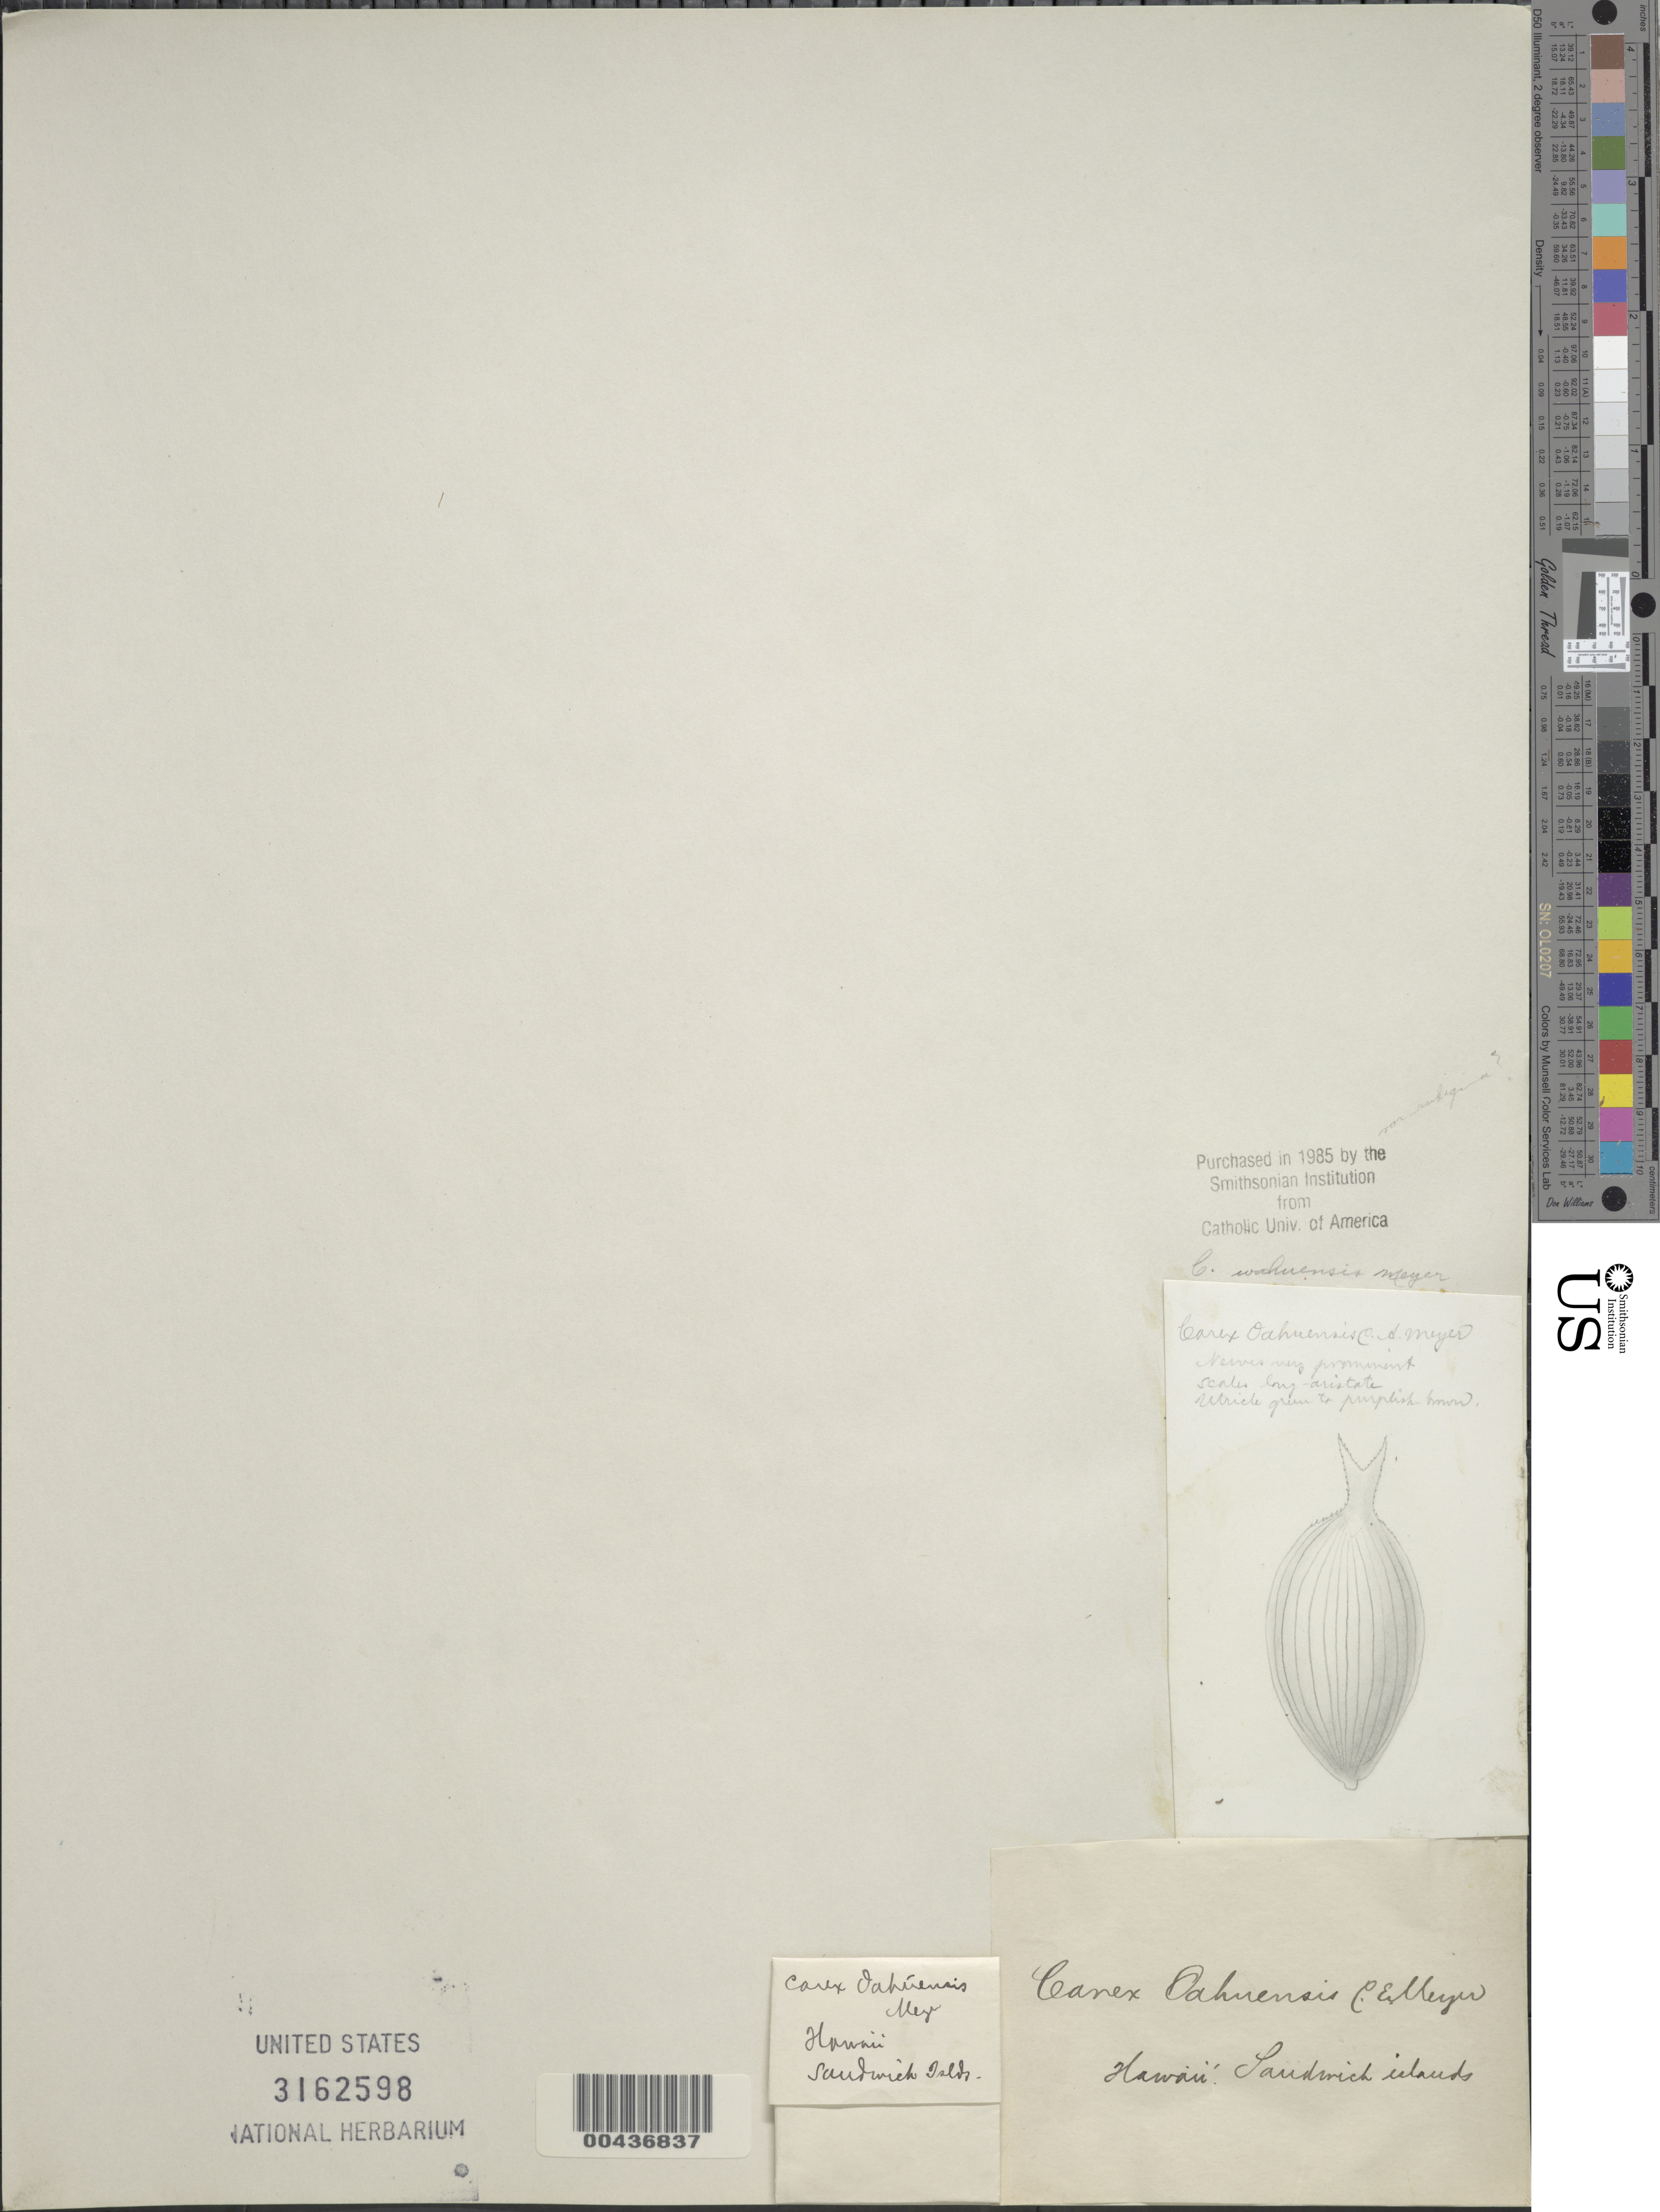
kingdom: Plantae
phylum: Tracheophyta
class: Liliopsida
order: Poales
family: Cyperaceae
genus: Carex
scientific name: Carex wahuensis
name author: C.A. Mey.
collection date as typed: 1900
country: United States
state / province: Hawaii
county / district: Kauai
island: Kaua'i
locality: Hawaii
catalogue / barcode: US 3162598